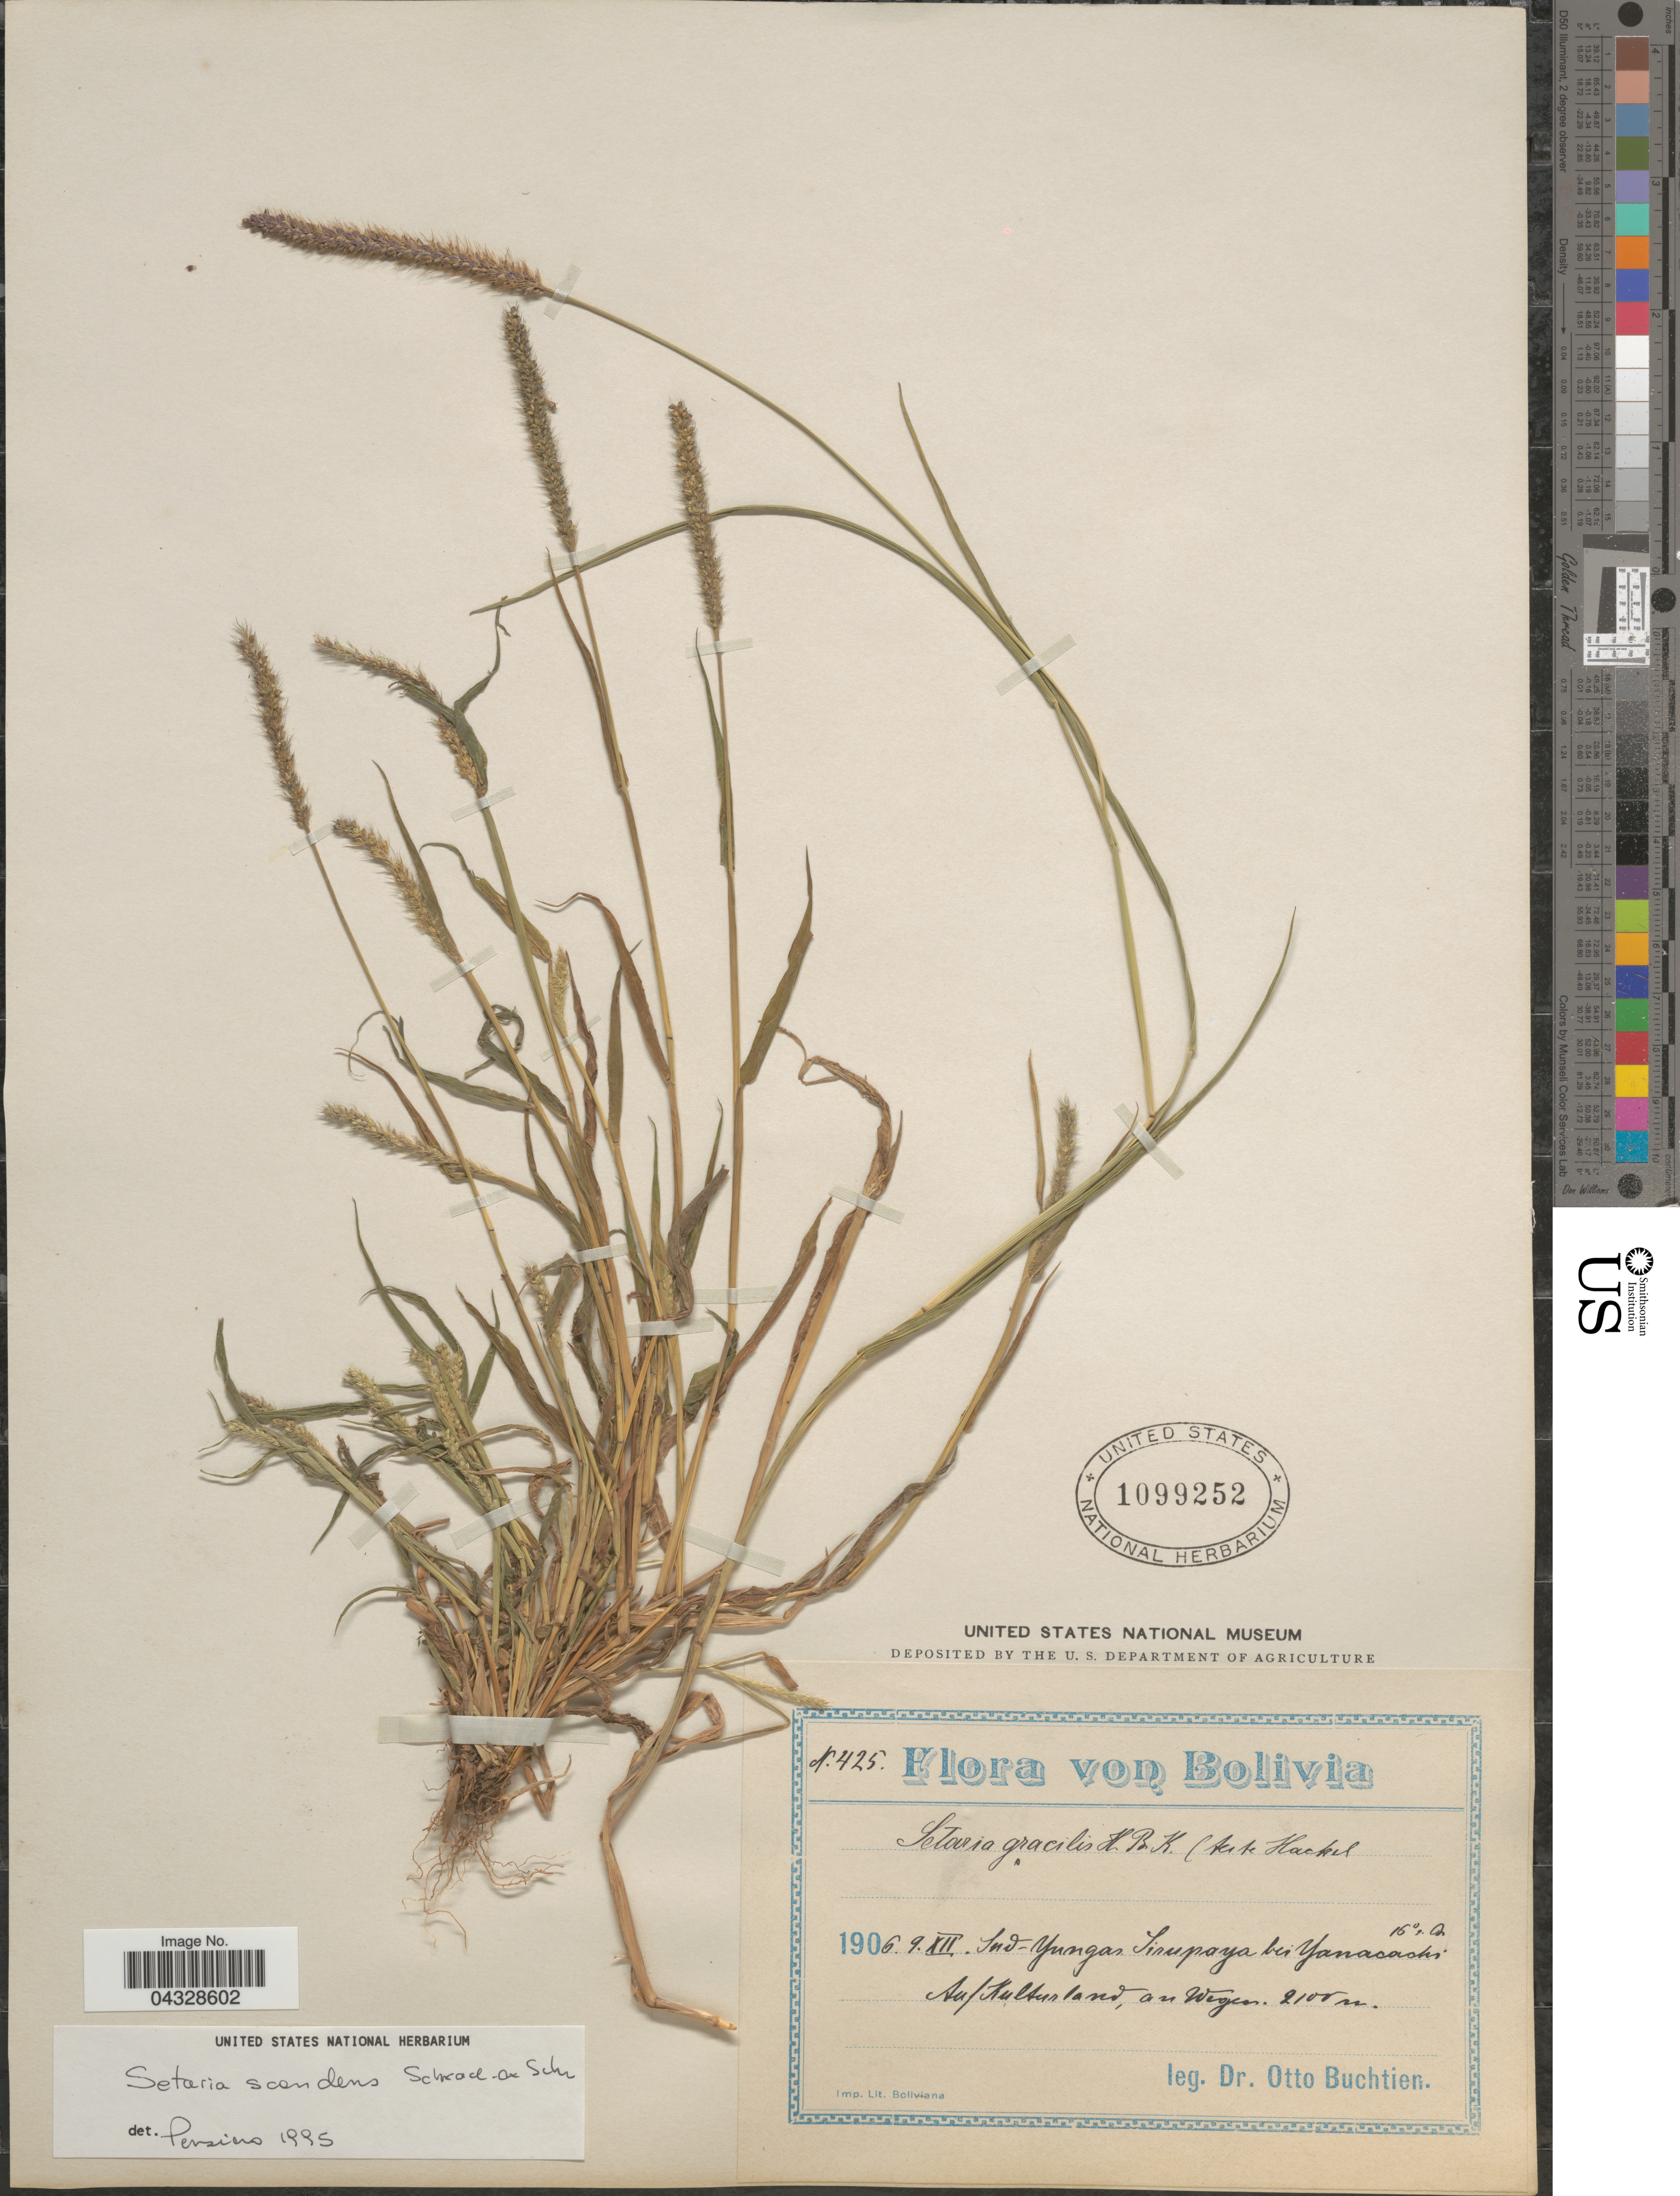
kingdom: Plantae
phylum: Tracheophyta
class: Liliopsida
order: Poales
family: Poaceae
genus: Setaria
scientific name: Setaria scandens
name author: Schrad. ex Schult.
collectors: O. Buchtien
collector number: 425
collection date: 1906-12-09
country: Bolivia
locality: Sud-Yungas Sirupaya bei Yanacachi. Auf Kulturland, au Wegen.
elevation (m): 2100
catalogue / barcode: US 1099252